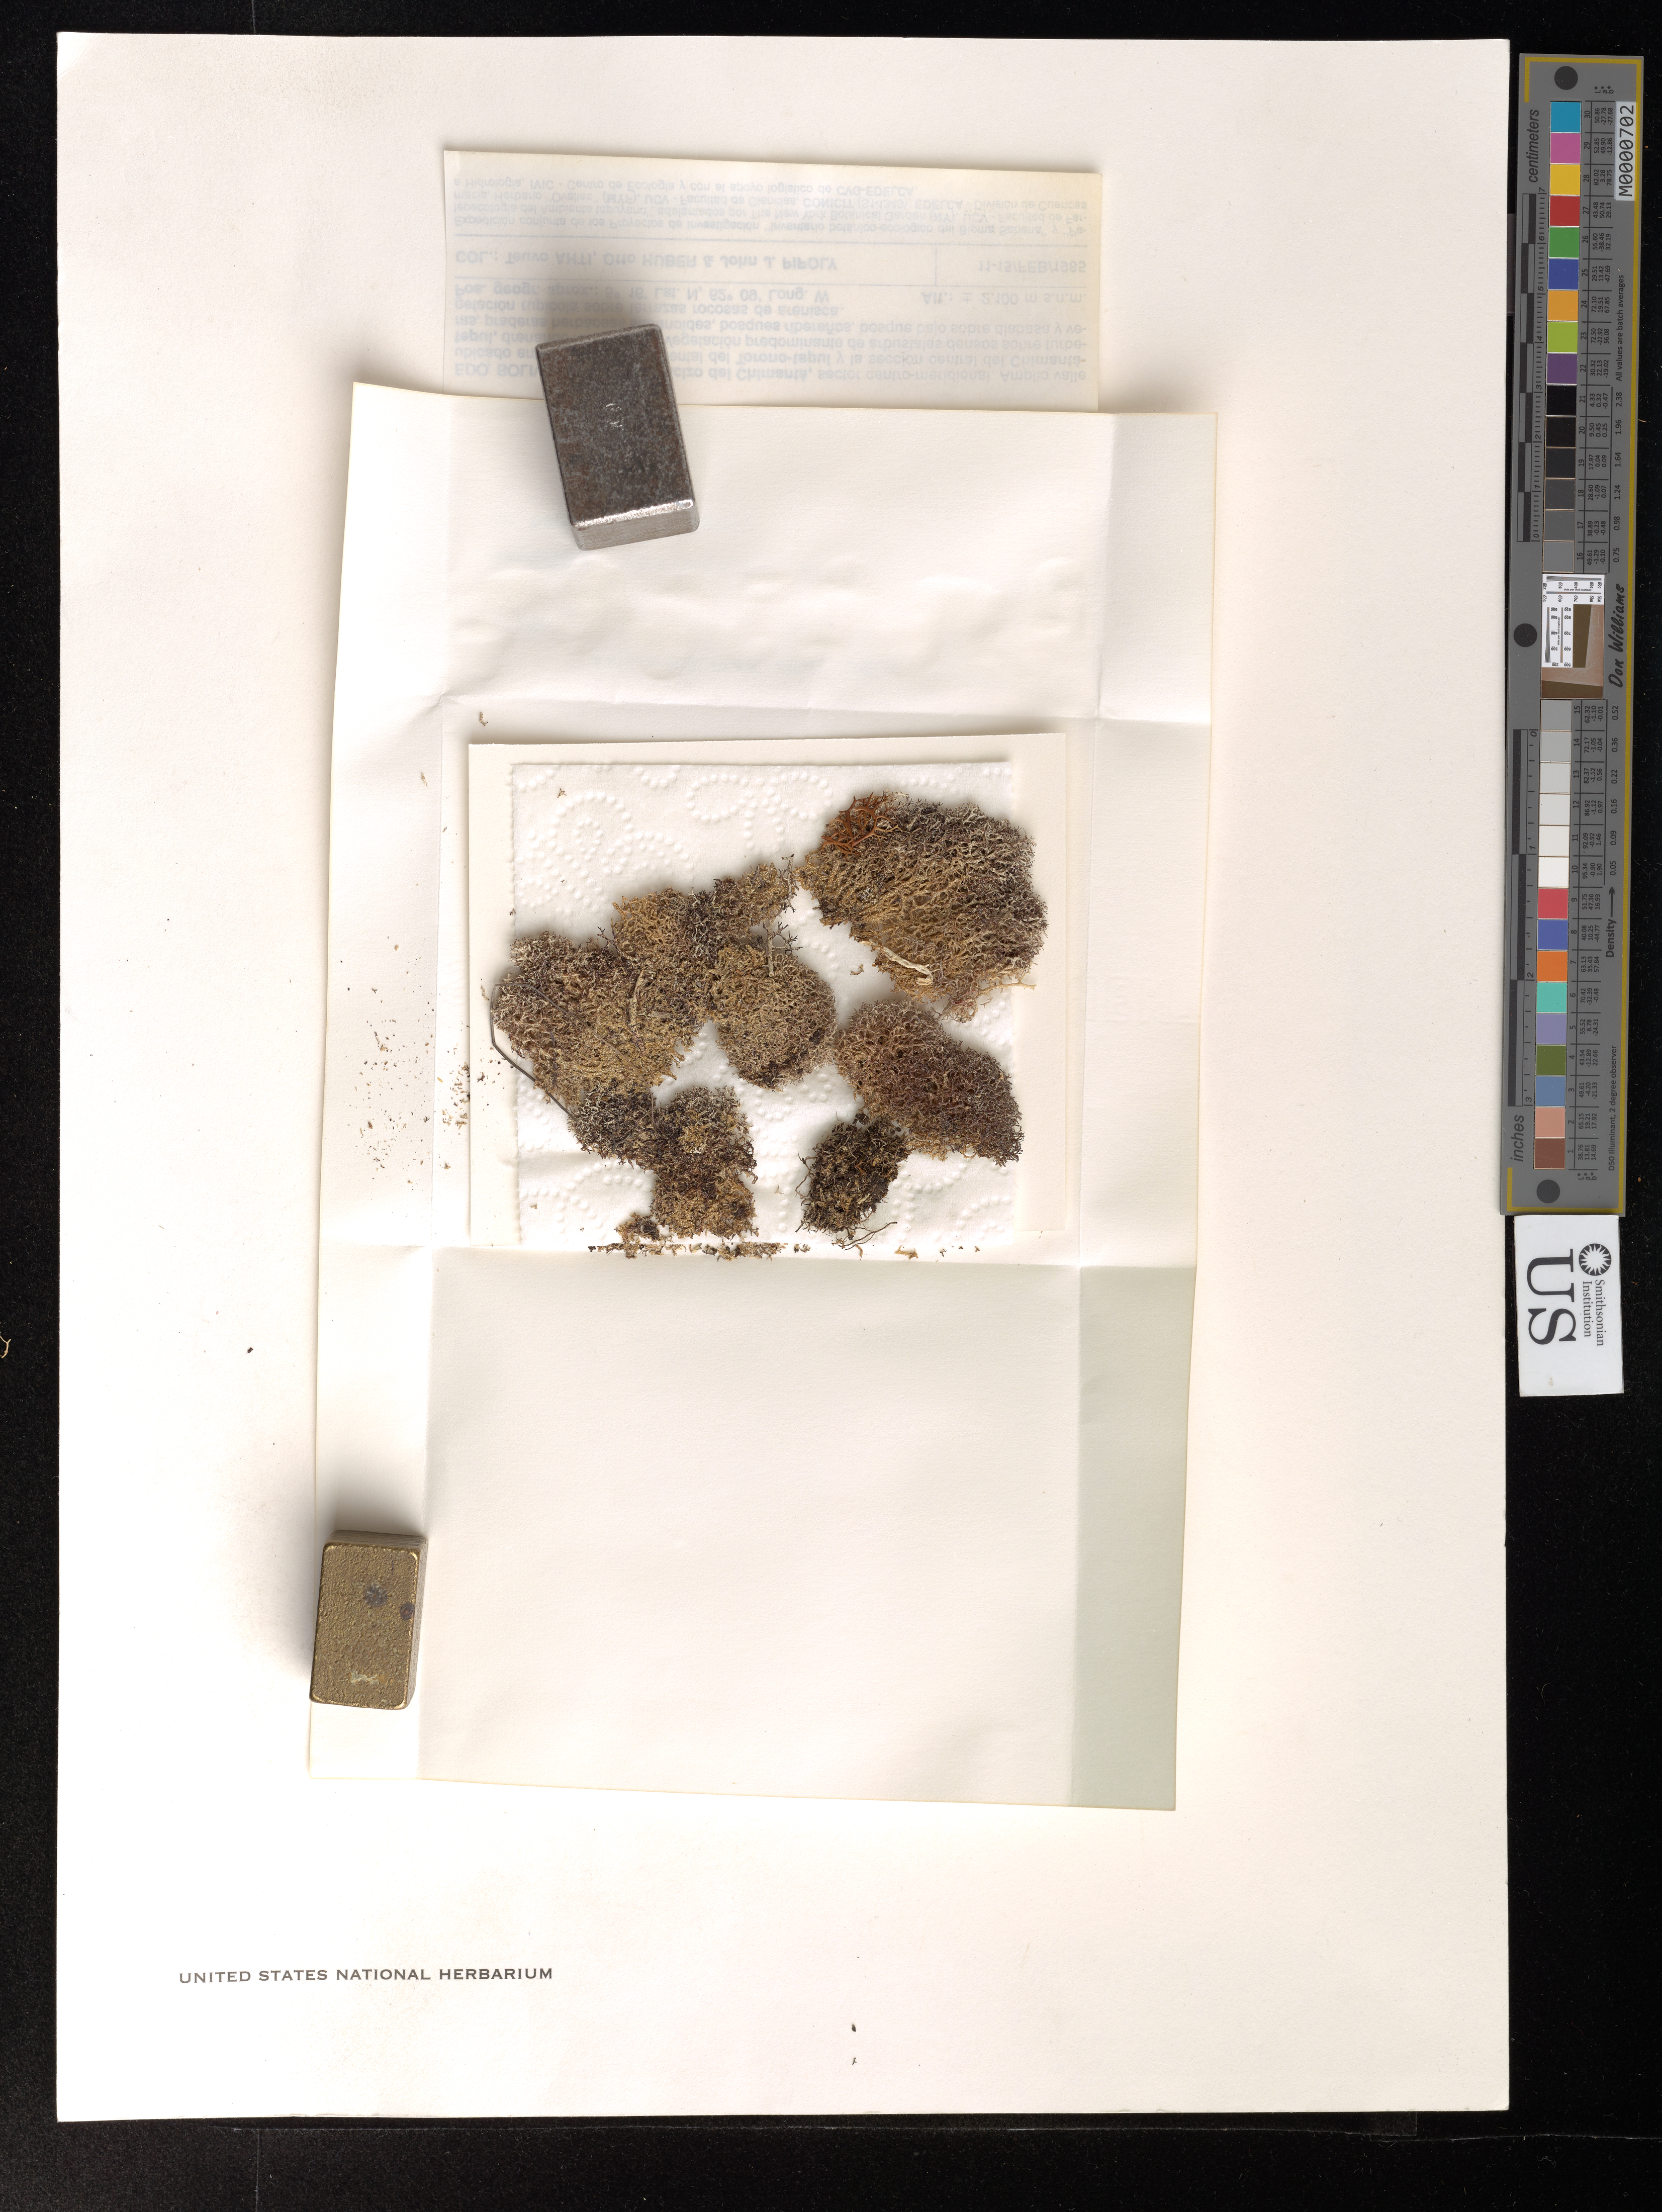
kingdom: Fungi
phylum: Ascomycota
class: Lecanoromycetes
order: Lecanorales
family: Cladoniaceae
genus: Cladonia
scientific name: Cladonia vareschii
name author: Ahti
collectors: T. T. Ahti, O. Huber & J. Pipoly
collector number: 45200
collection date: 1985-02-11/1985-02-15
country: Venezuela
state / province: Bolívar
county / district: Piar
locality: Macizo del Chimantá, sector centro-meridional. Amplio valle ubicado entre el borde nor-oriental del Torono-tepui y la sección central del Chimantá-tepui, drenado hacia el Sur.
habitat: Vegetación predominante de arbustales densos sobre turberas, praderas herbáceas, sabanoides, bosques ribereños, bosque bajo sobre diabasa y vegetación rupícola sobre terrazas rocosas de arenisca.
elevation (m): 2100